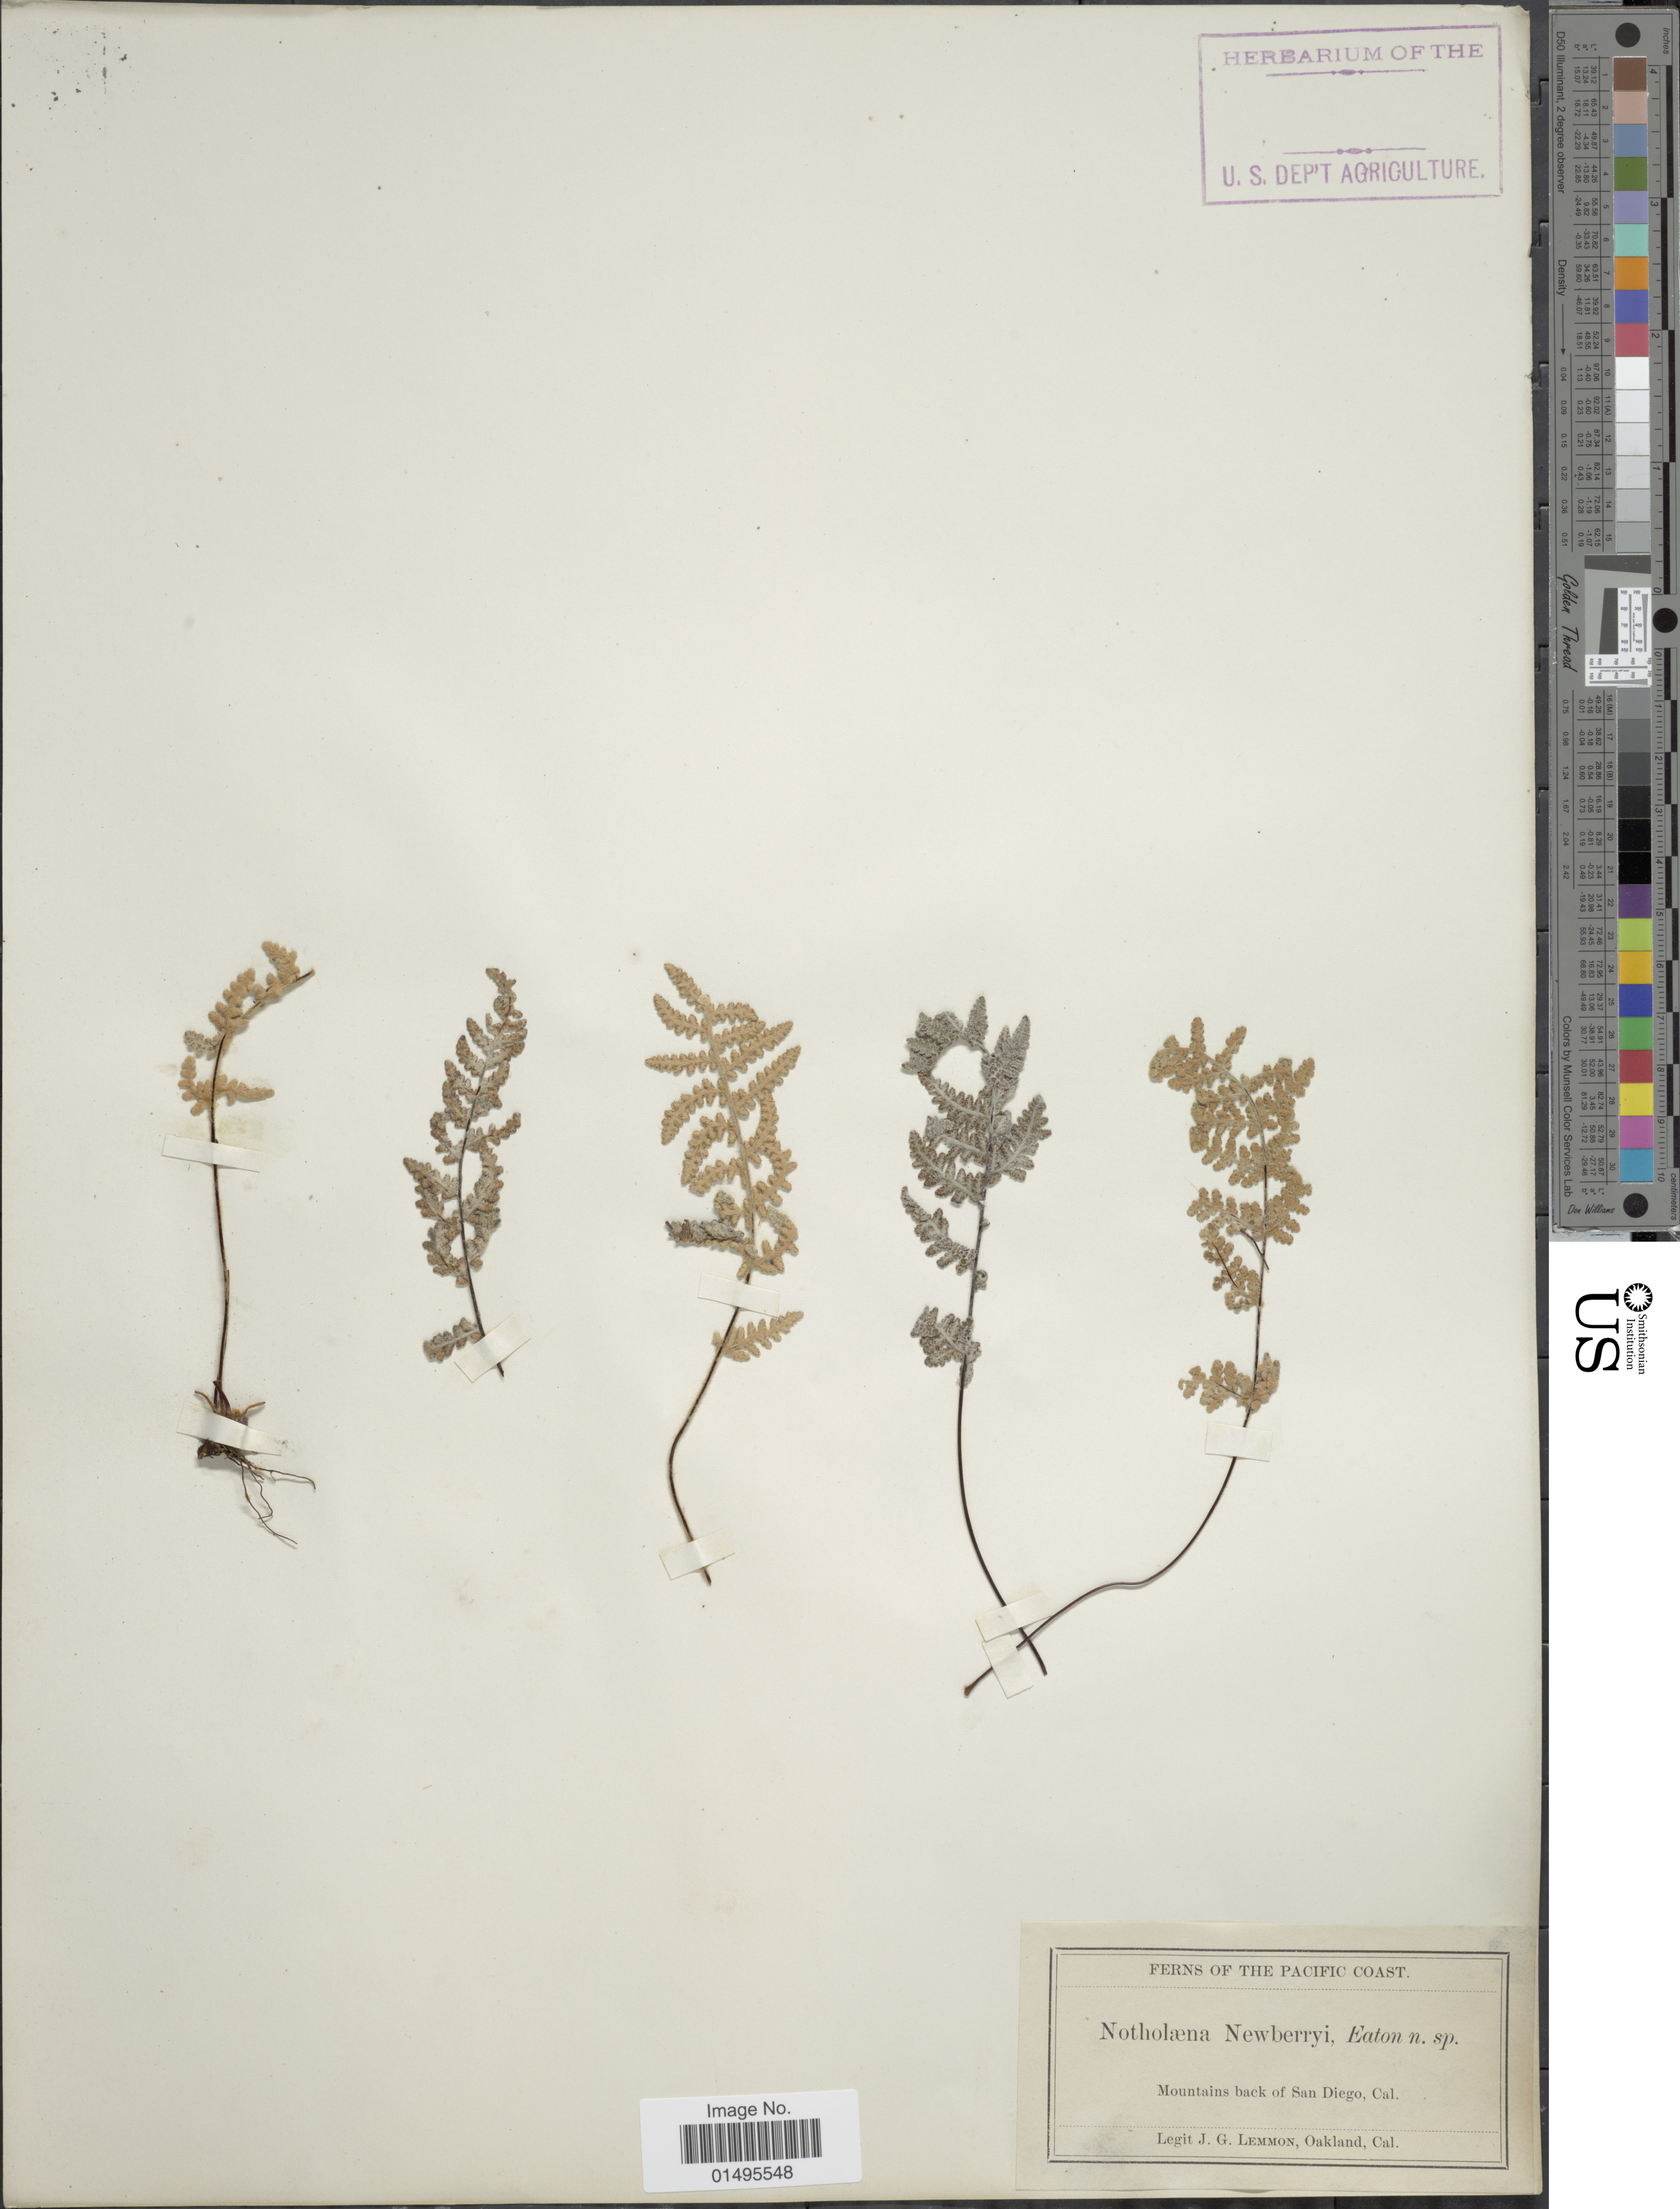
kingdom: Plantae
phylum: Tracheophyta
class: Polypodiopsida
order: Polypodiales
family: Pteridaceae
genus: Notholaena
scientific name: Notholaena newberryi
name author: D.C. Eaton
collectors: J. Lemmon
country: United States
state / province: California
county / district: San Diego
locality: Pacific Coast, Mountains back of San Diego